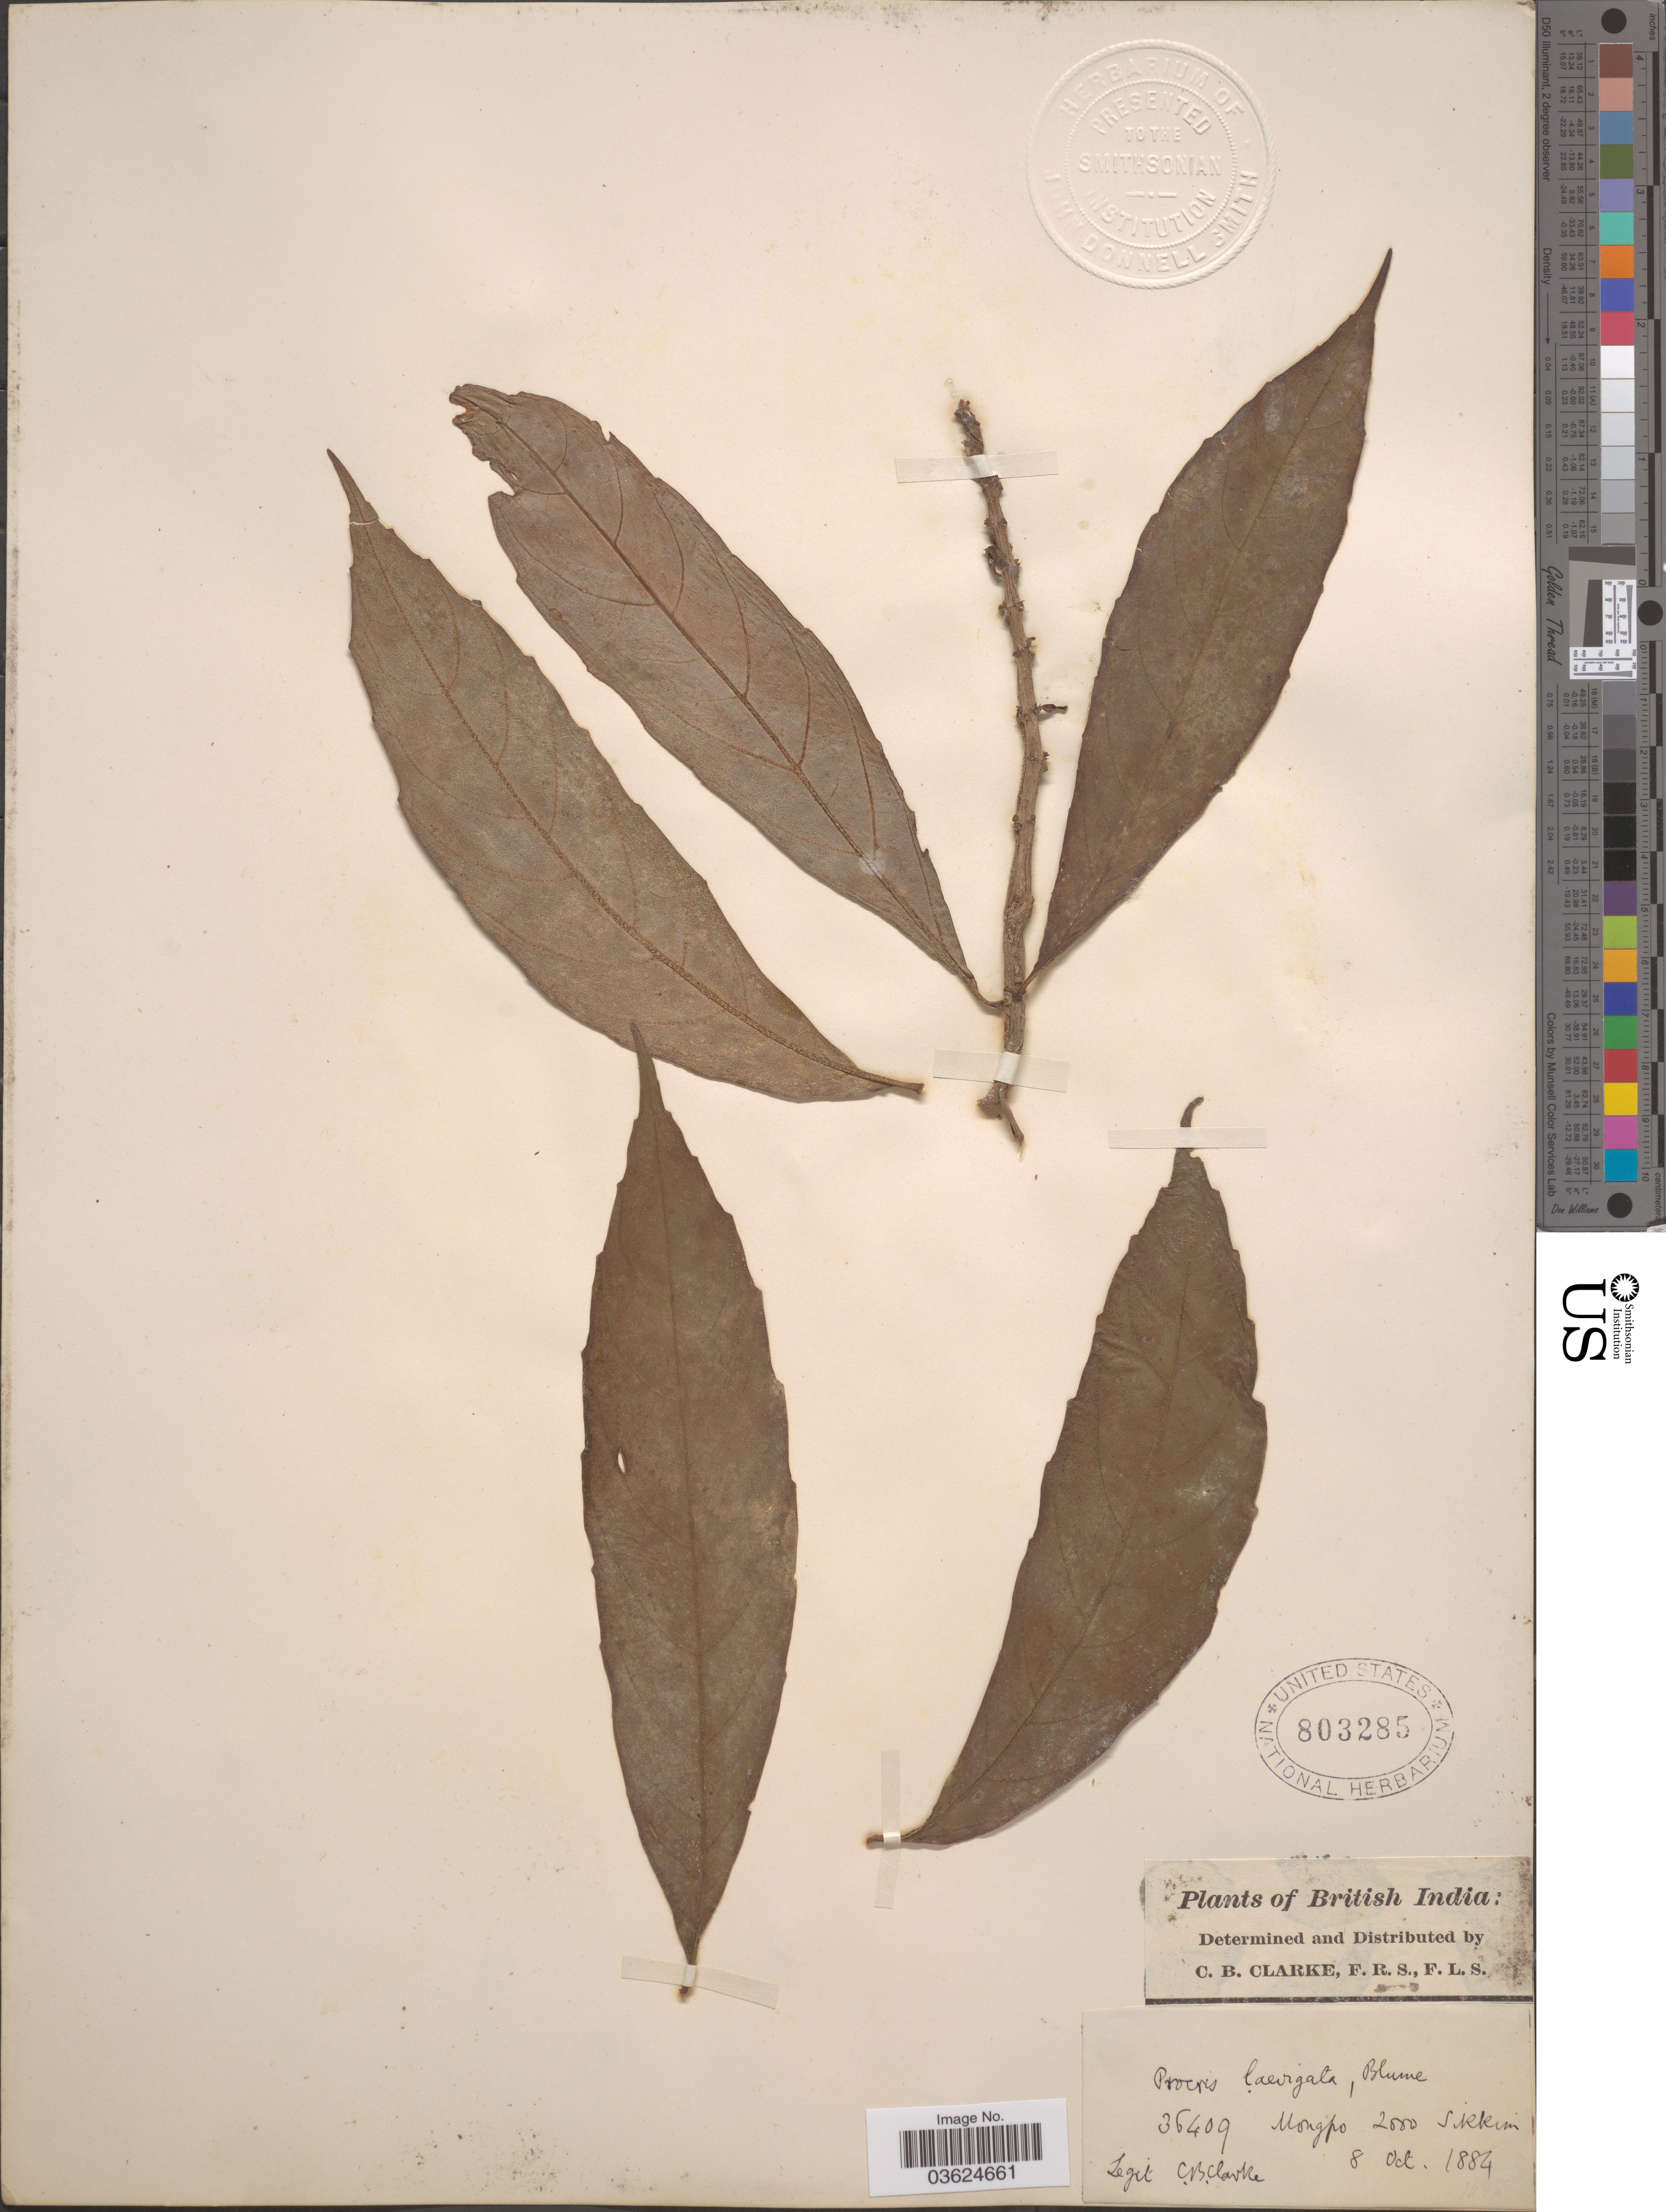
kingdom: Plantae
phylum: Tracheophyta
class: Magnoliopsida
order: Rosales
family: Urticaceae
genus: Procris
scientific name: Procris laevigata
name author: Blume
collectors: C. B. Clarke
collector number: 36409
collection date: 1884-10-08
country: India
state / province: Sikkim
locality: British India. Mongpo.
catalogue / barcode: US 803285